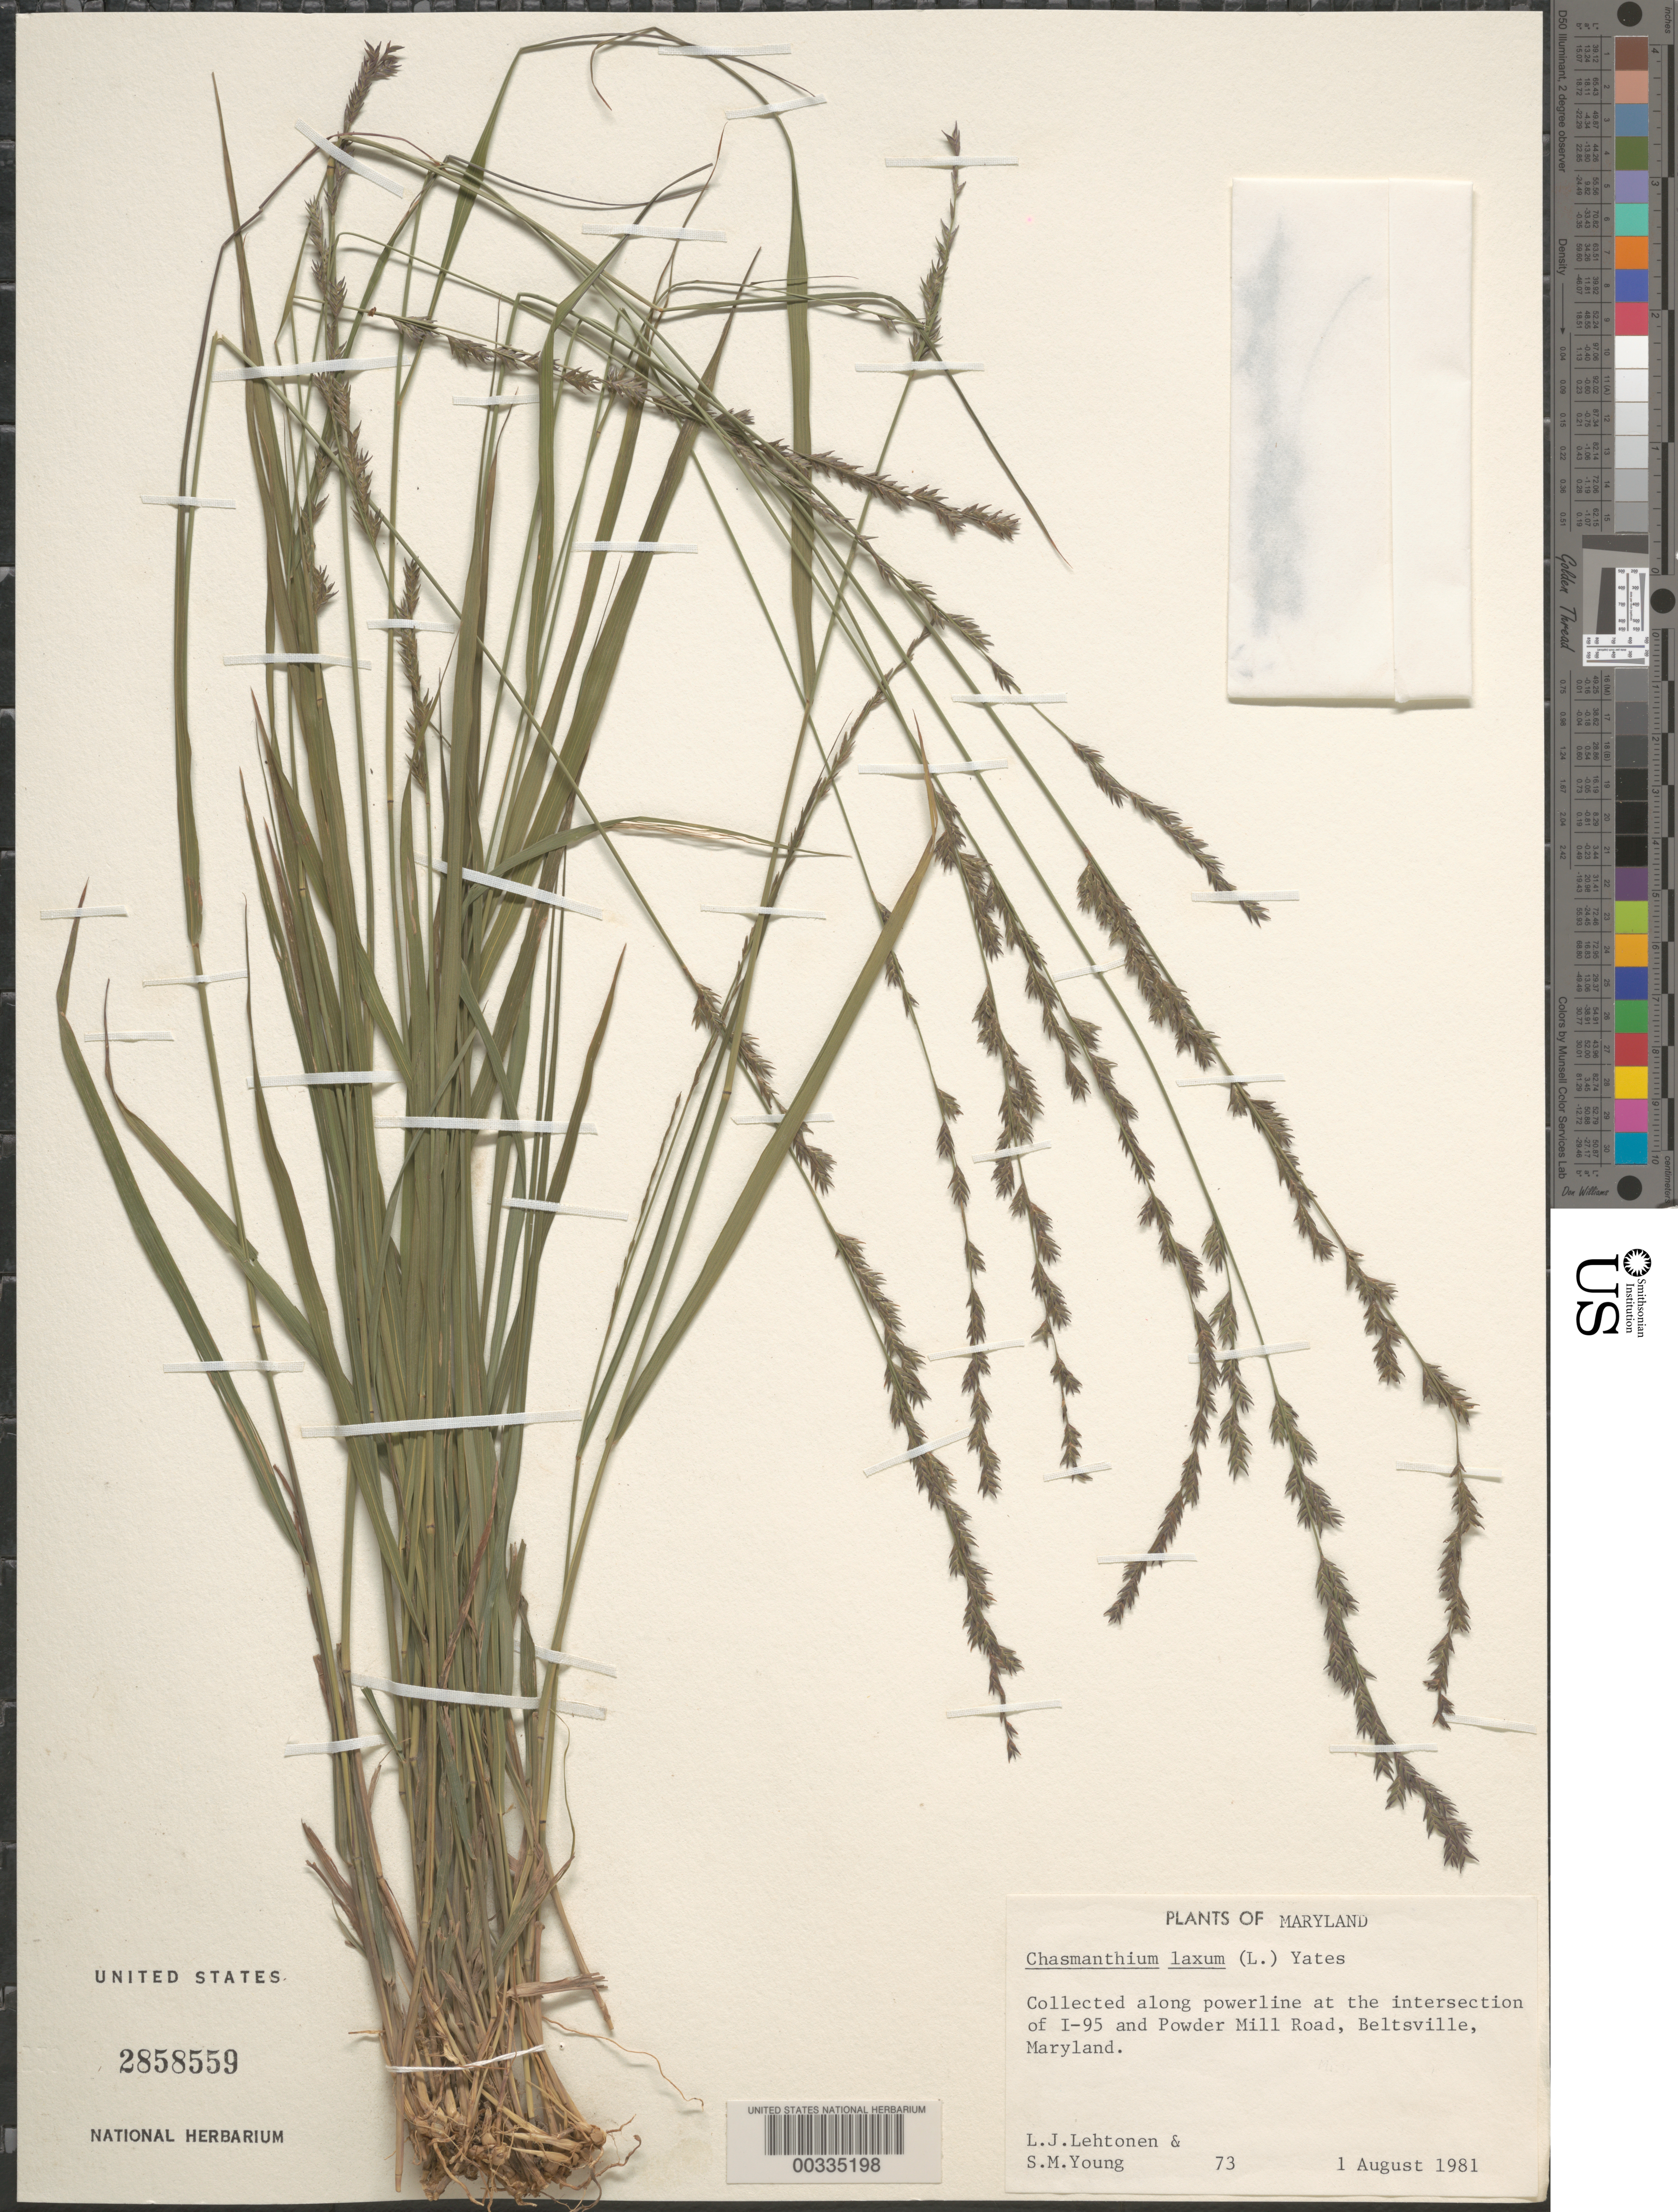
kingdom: Plantae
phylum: Tracheophyta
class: Liliopsida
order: Poales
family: Poaceae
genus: Chasmanthium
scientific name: Chasmanthium laxum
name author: (L.) H.O. Yates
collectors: L. Lehtonen & S. Young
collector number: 73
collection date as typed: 01 Aug 1981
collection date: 1981-08-01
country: United States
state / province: Maryland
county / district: Prince George's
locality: Intersection of I-95 and Powder Mill road, Beltsville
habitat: Along powerline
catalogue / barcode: US 2858559